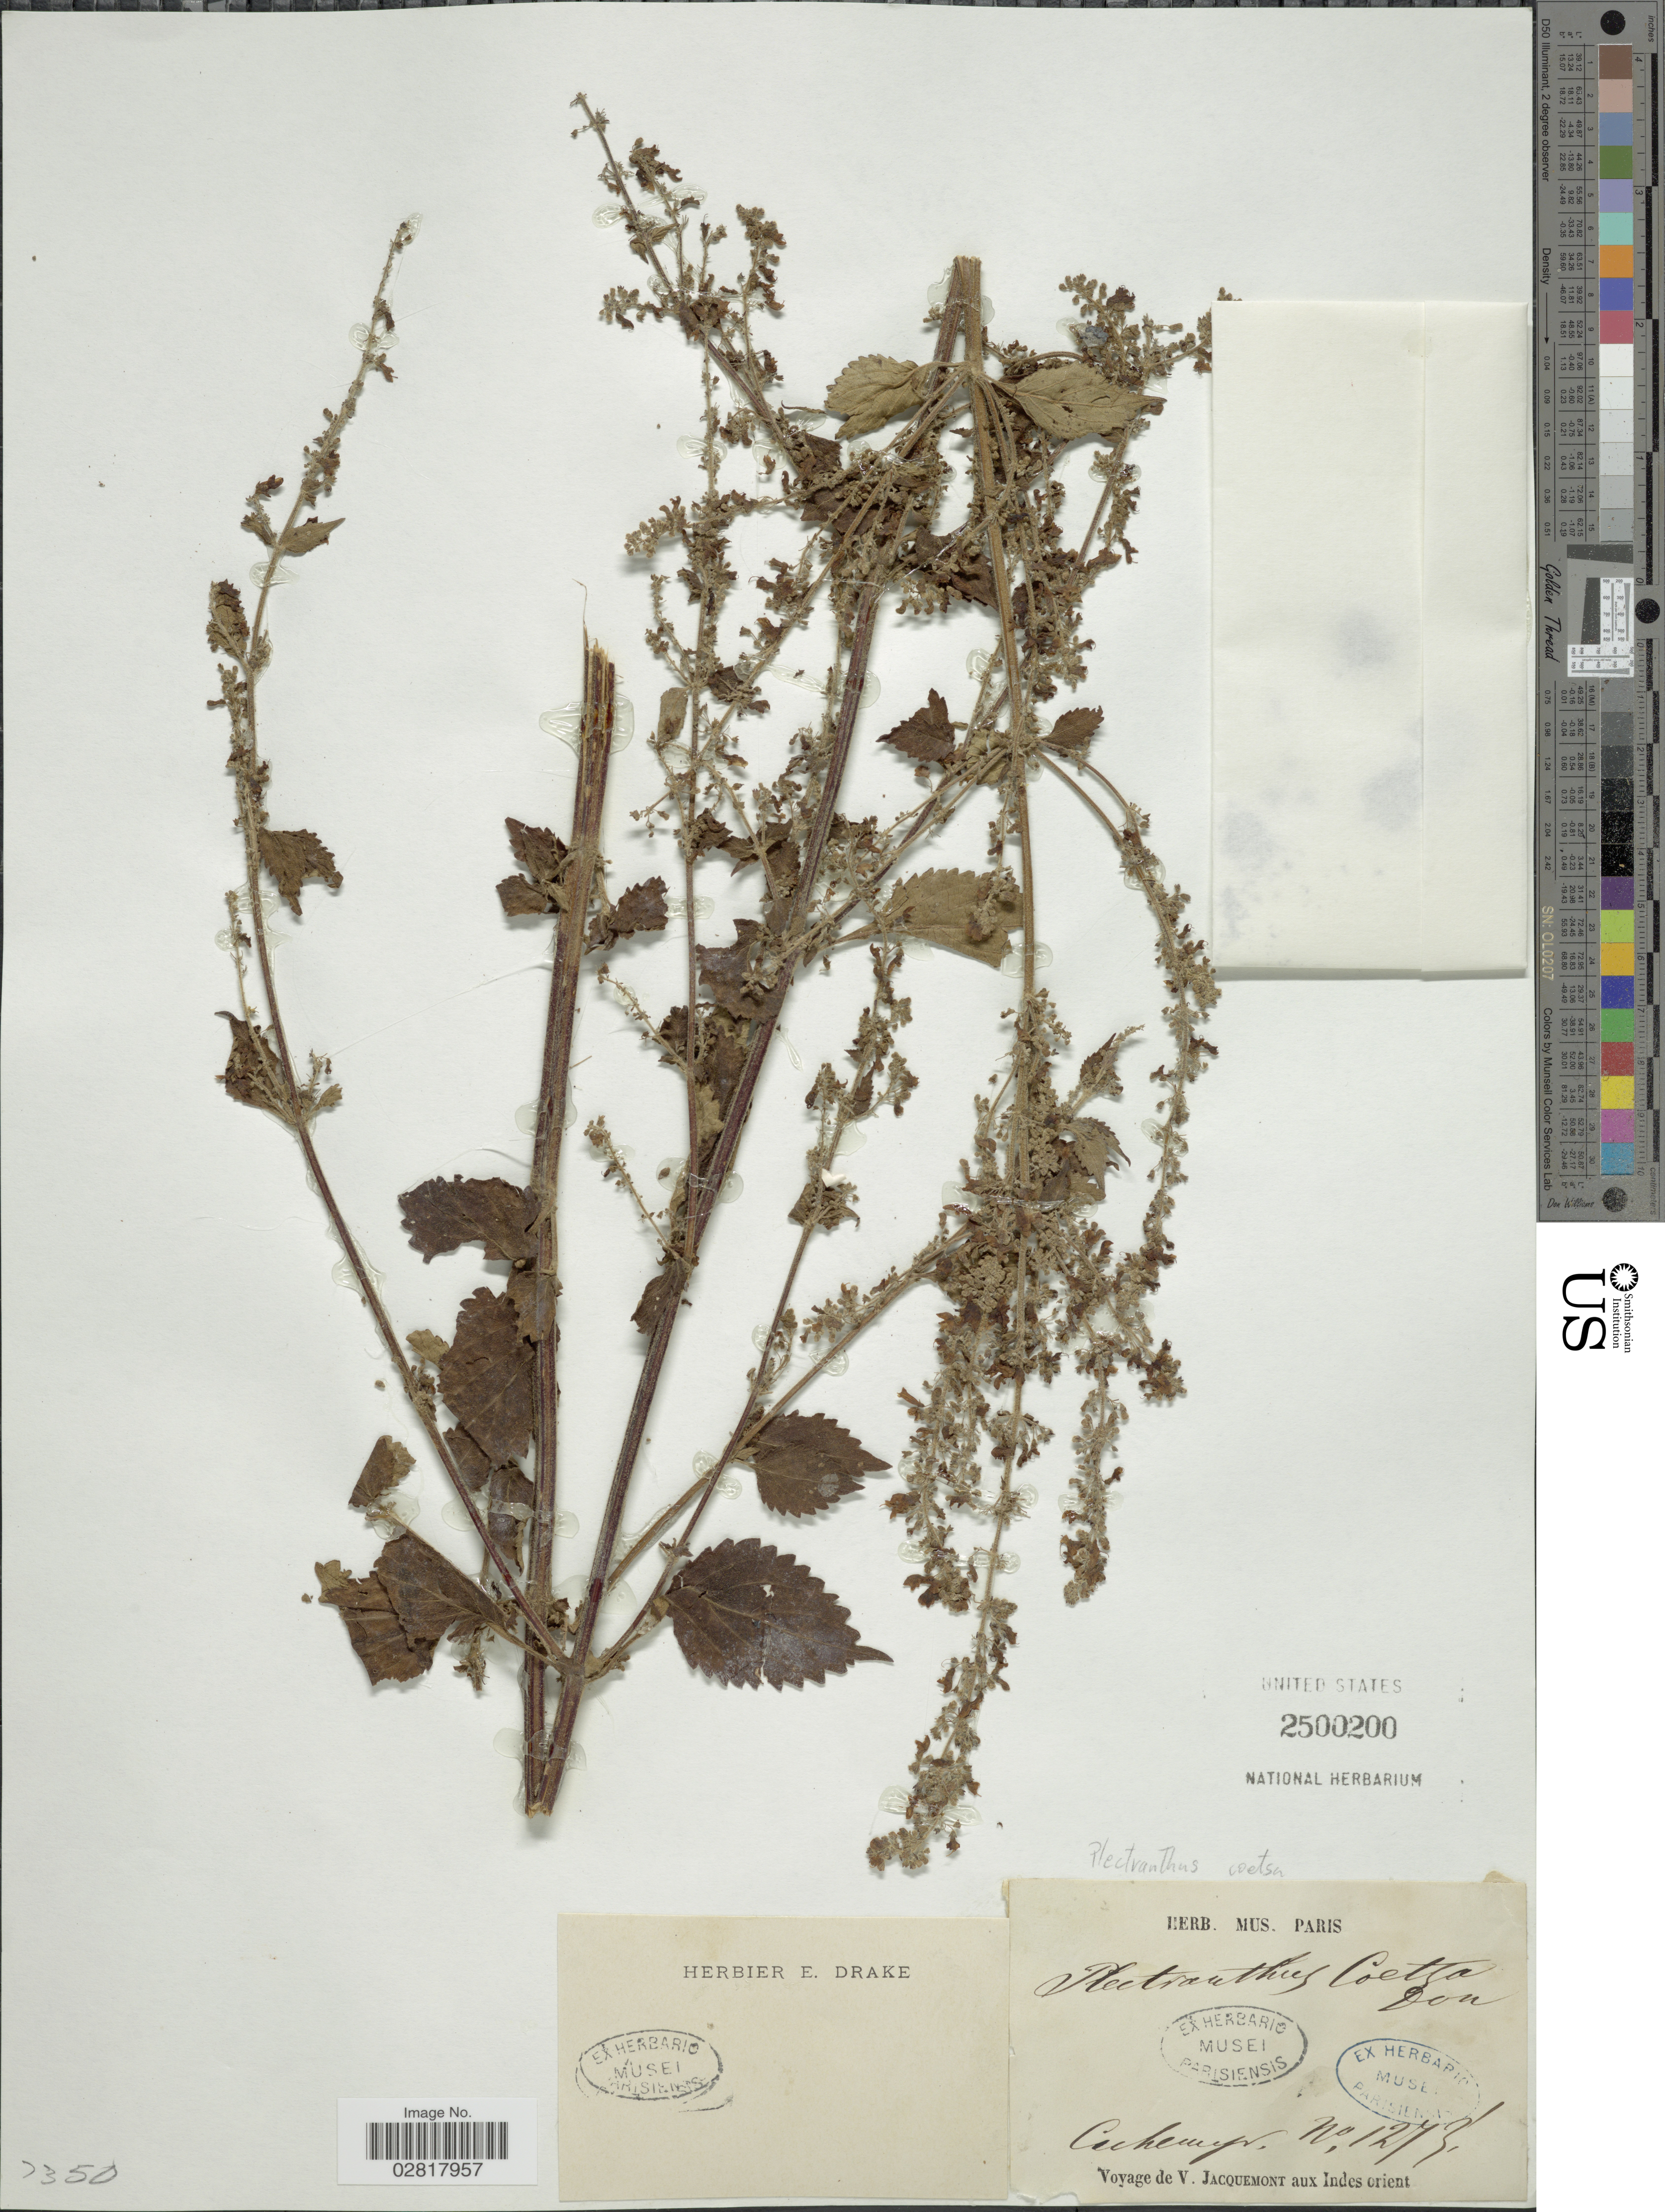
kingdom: Plantae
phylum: Tracheophyta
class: Magnoliopsida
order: Lamiales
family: Lamiaceae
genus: Plectranthus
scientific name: Plectranthus coetsa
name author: Buch.-Ham. ex D. Don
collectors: V. Jacquemont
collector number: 1273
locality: Indes orient.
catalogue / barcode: US 2500200